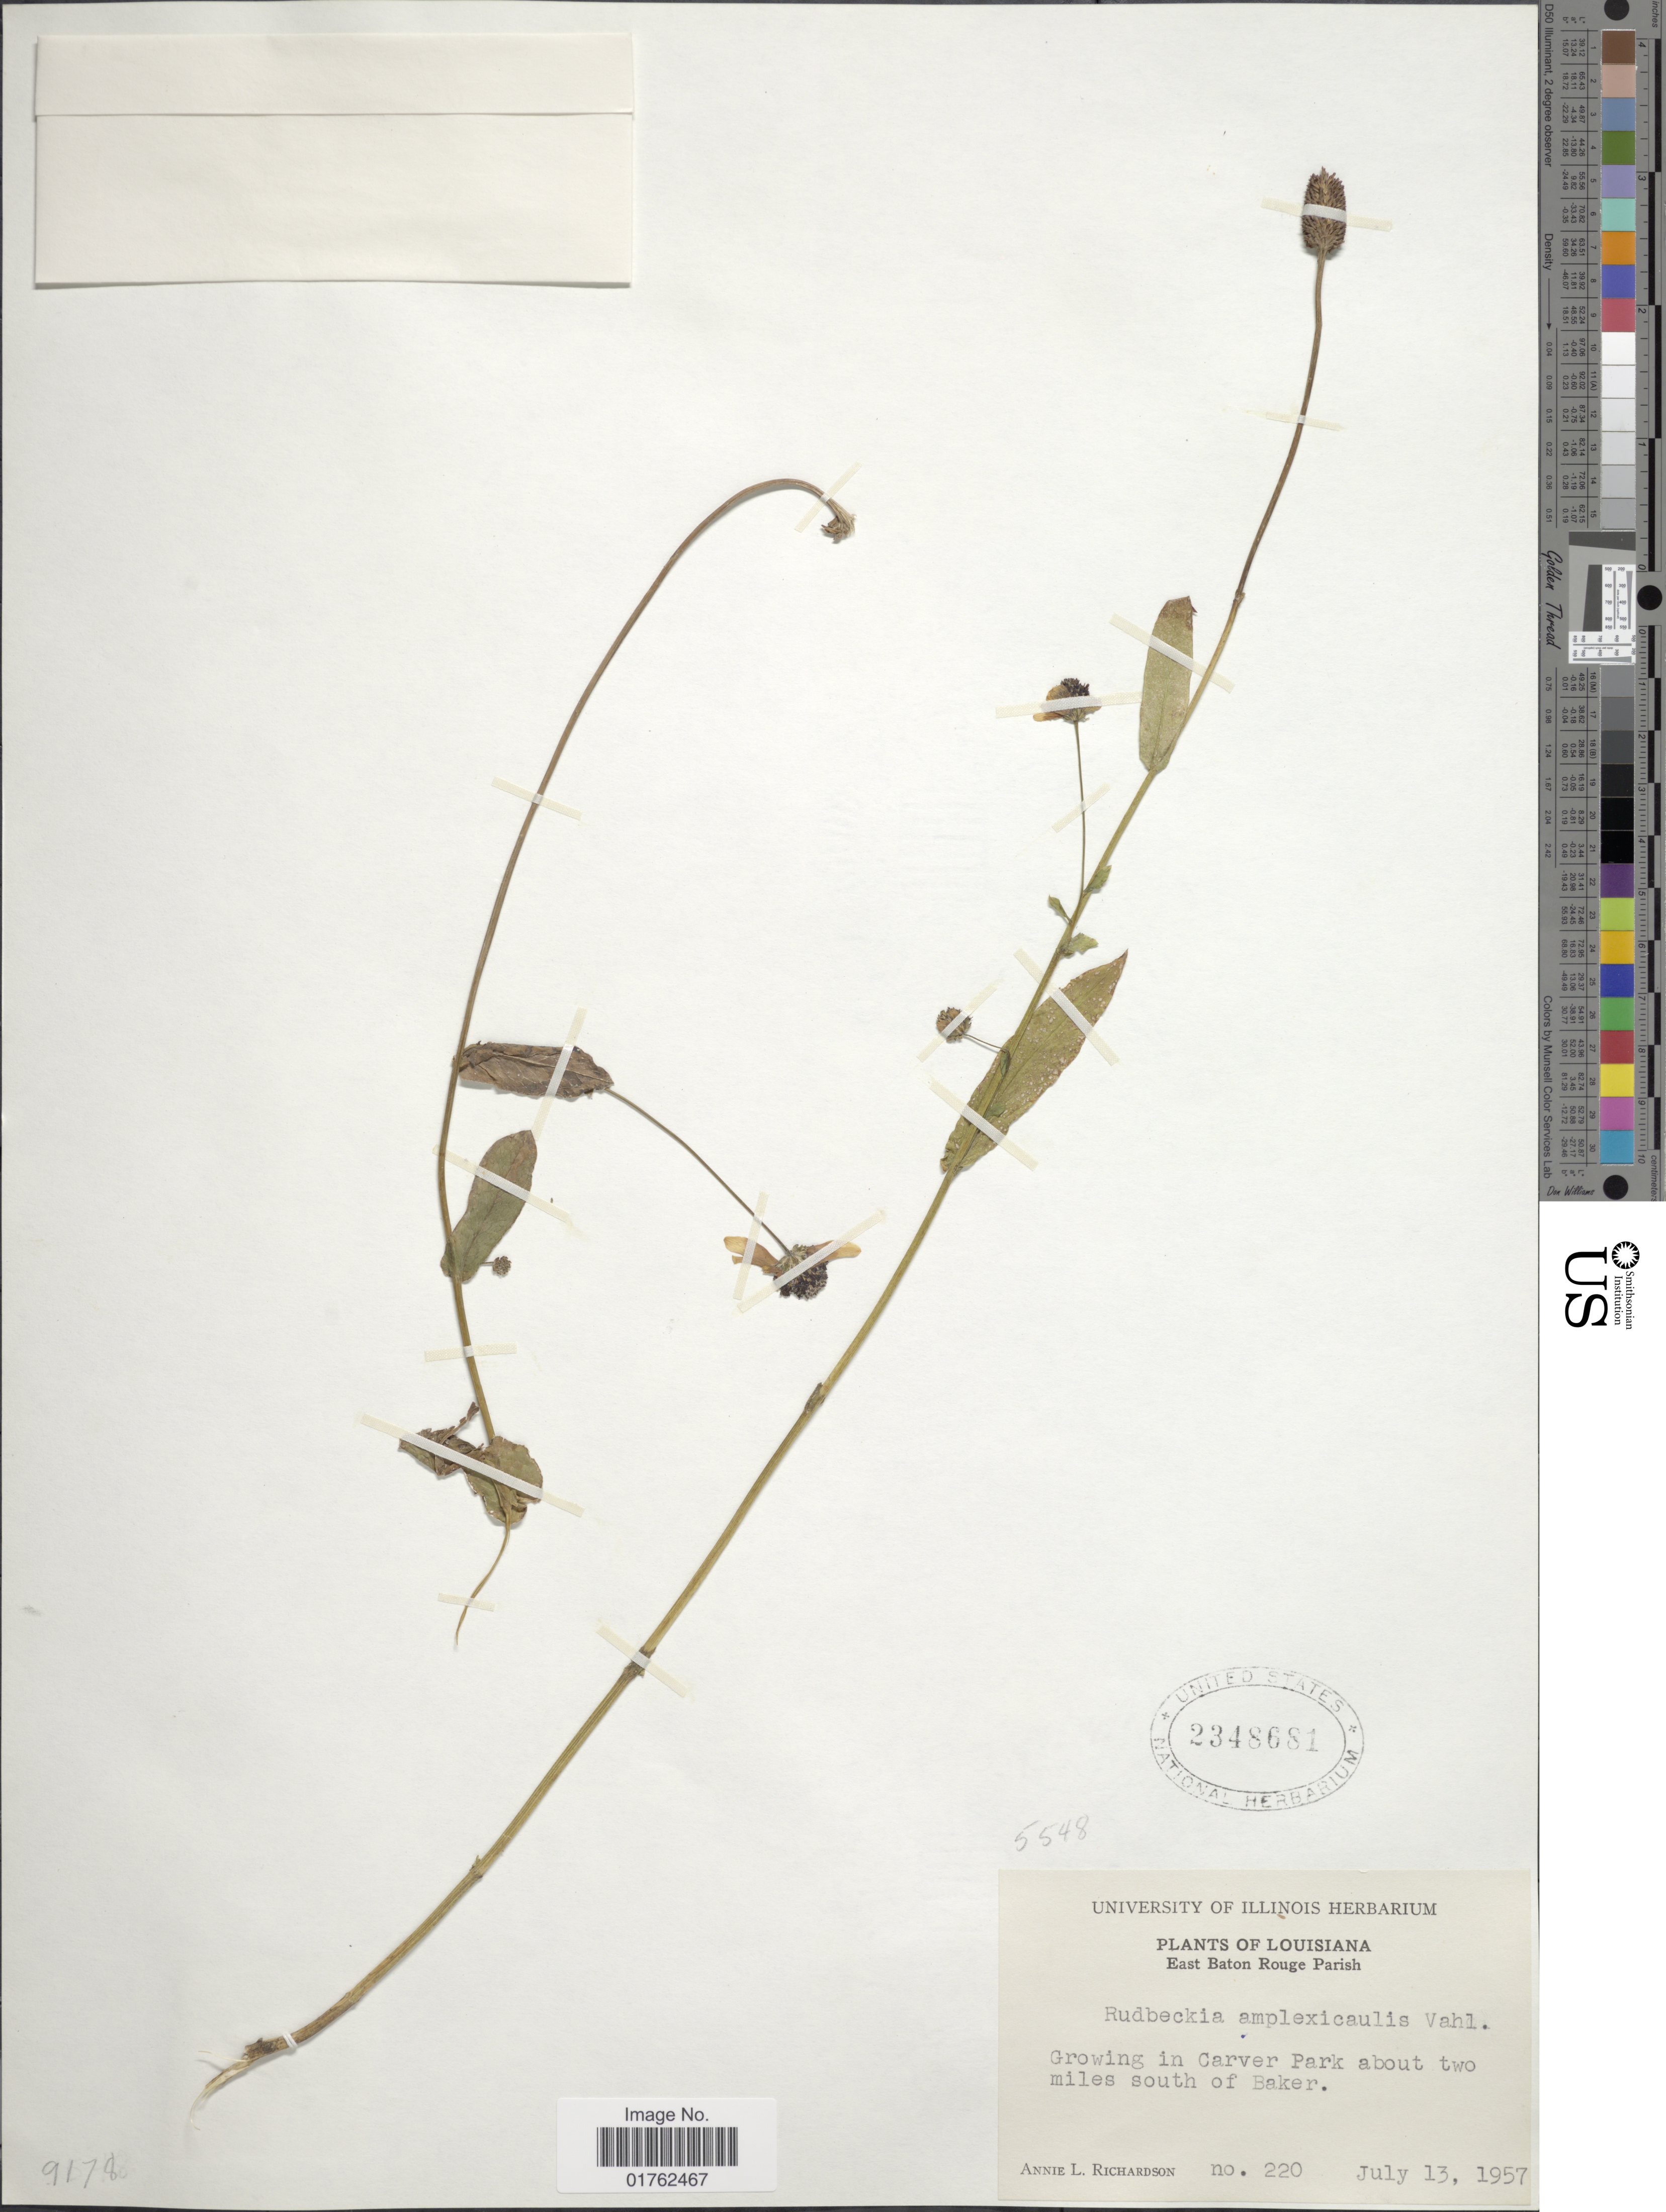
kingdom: Plantae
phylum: Tracheophyta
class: Magnoliopsida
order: Asterales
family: Asteraceae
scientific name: Dracopis amplexicaulis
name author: (Vahl) Cass.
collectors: A. L. Richardson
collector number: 220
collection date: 1957-07-13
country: United States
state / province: Louisiana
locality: East baton Rouge Parish. Growing in Carver park about two miles south of Baker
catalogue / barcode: US 2348681